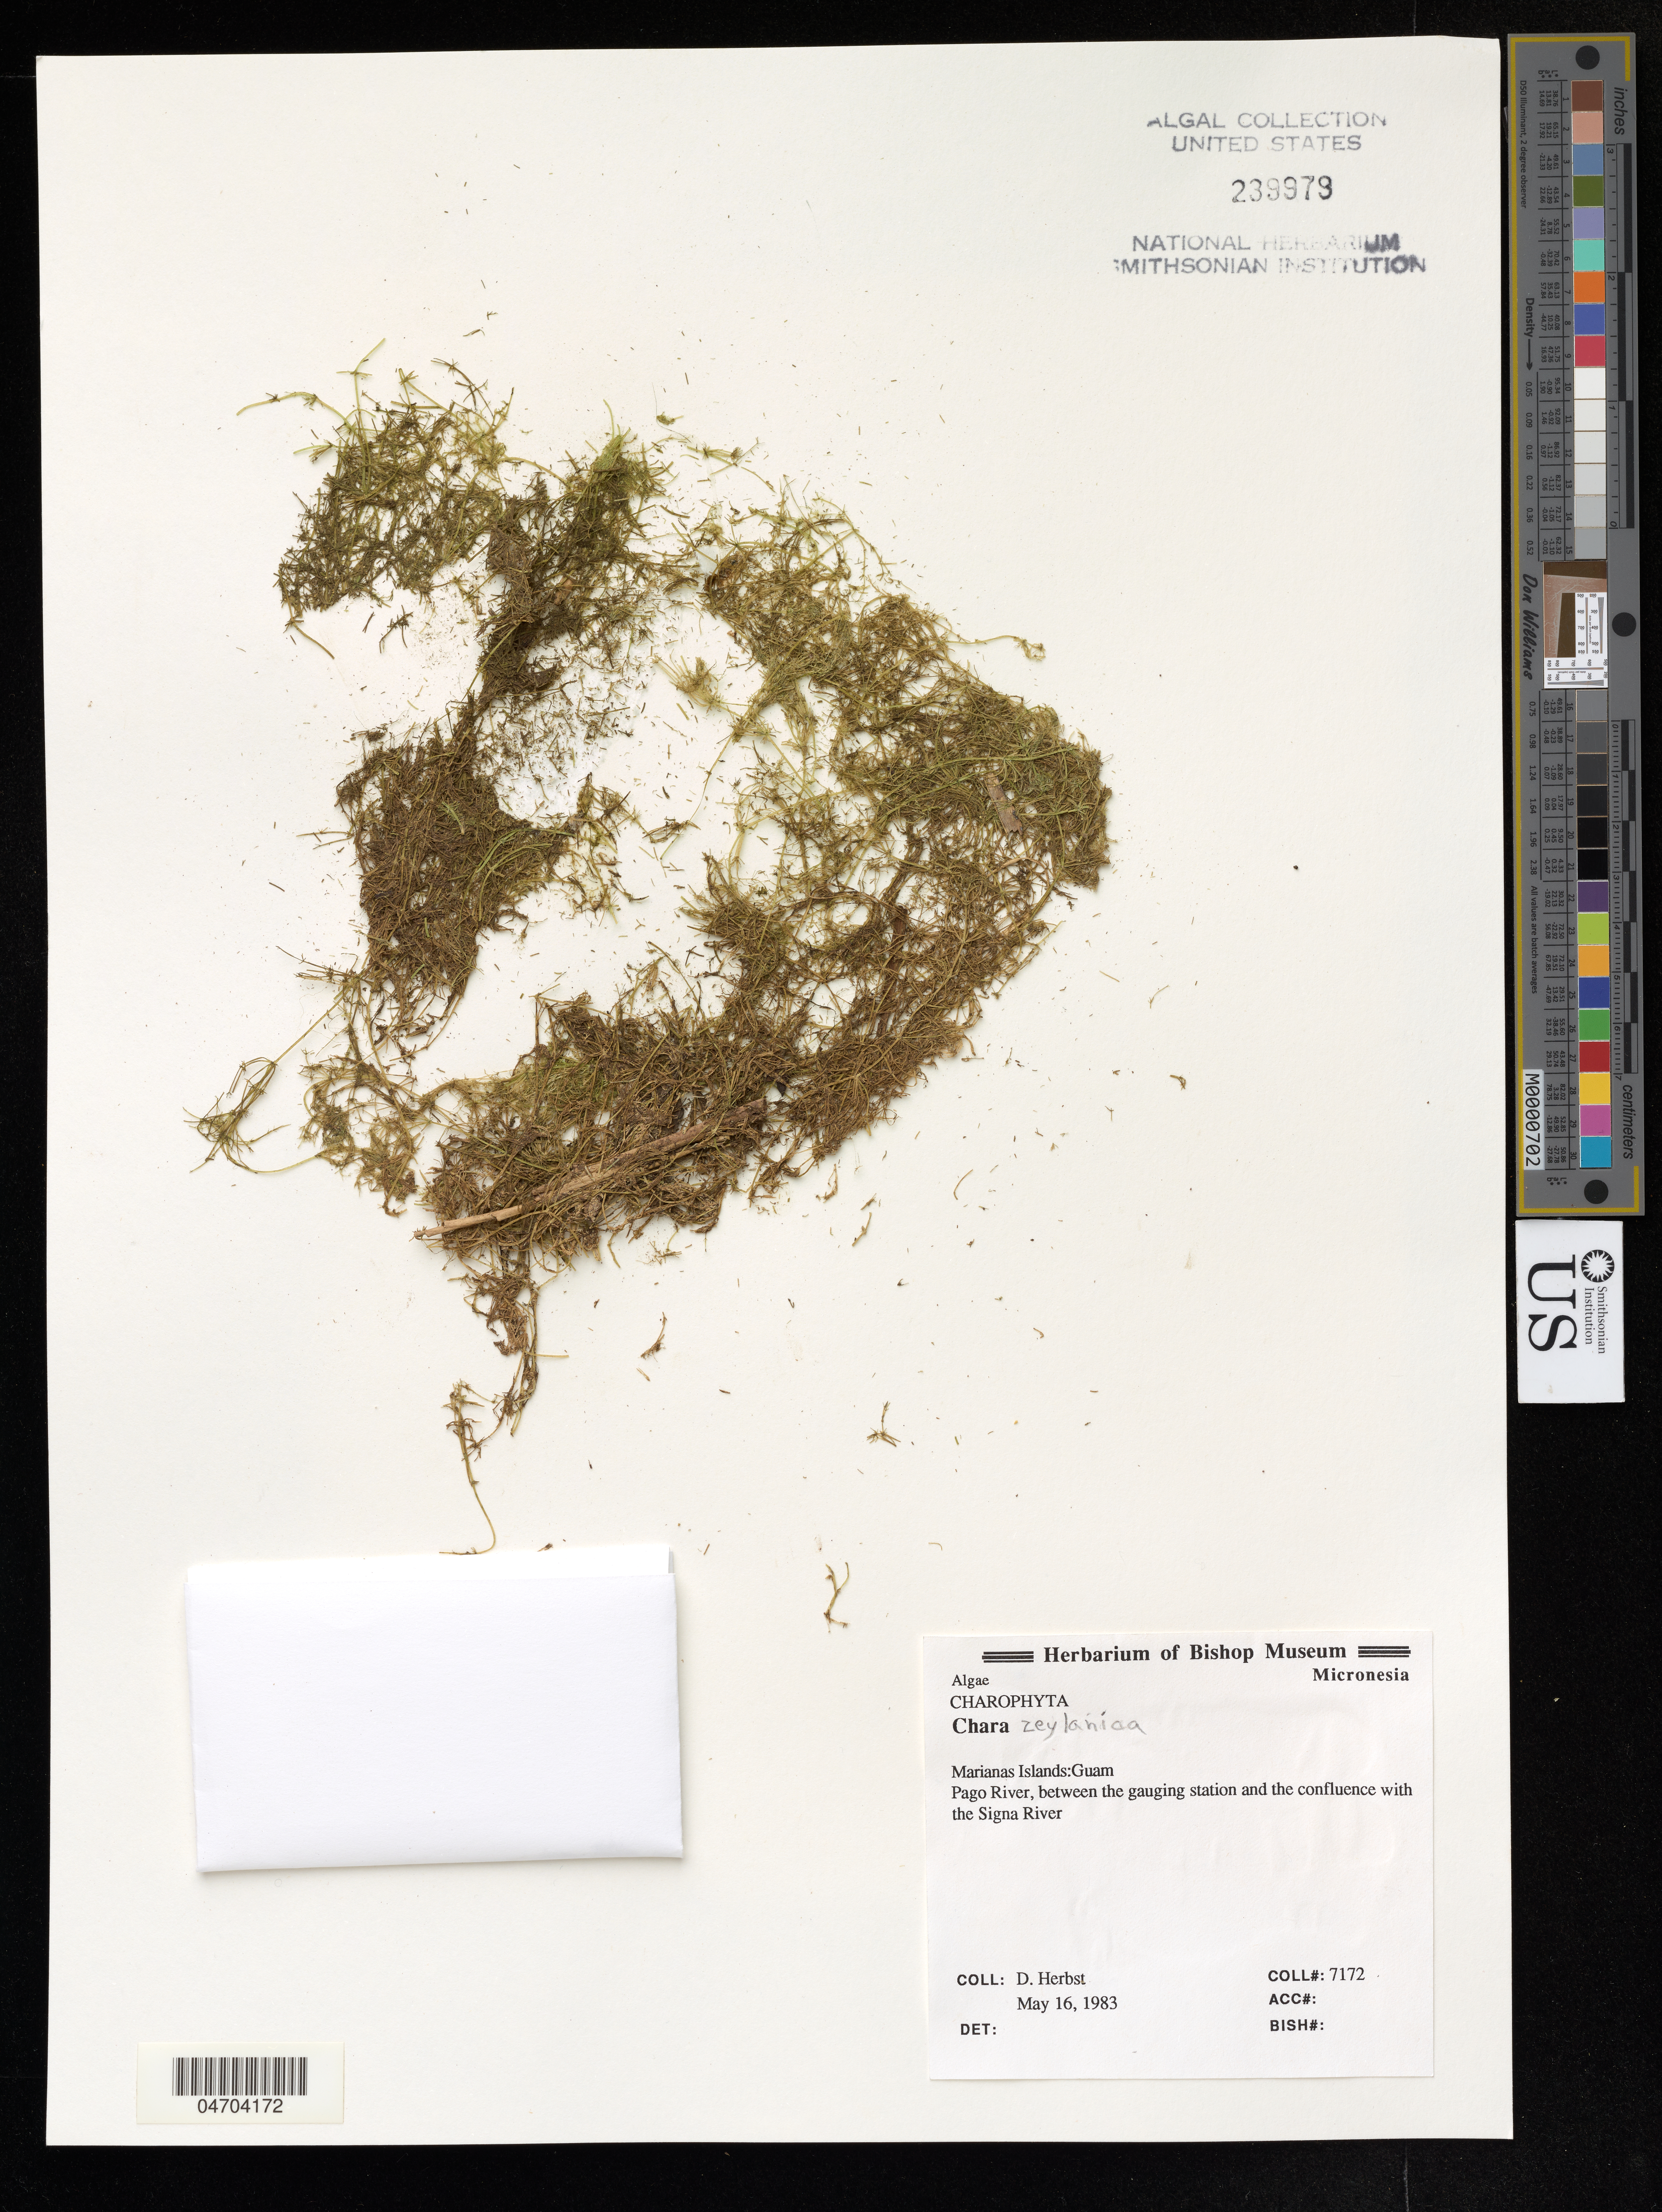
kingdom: Plantae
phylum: Charophyta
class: Charophyceae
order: Charales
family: Characeae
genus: Chara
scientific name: Chara zeylanica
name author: Klein ex Willd.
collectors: D. Herbst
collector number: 7172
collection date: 1983-05-16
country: Northern Mariana Islands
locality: Guam. Pago River, between the gauging station and the confluence with the Signa River.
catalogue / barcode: US 239979